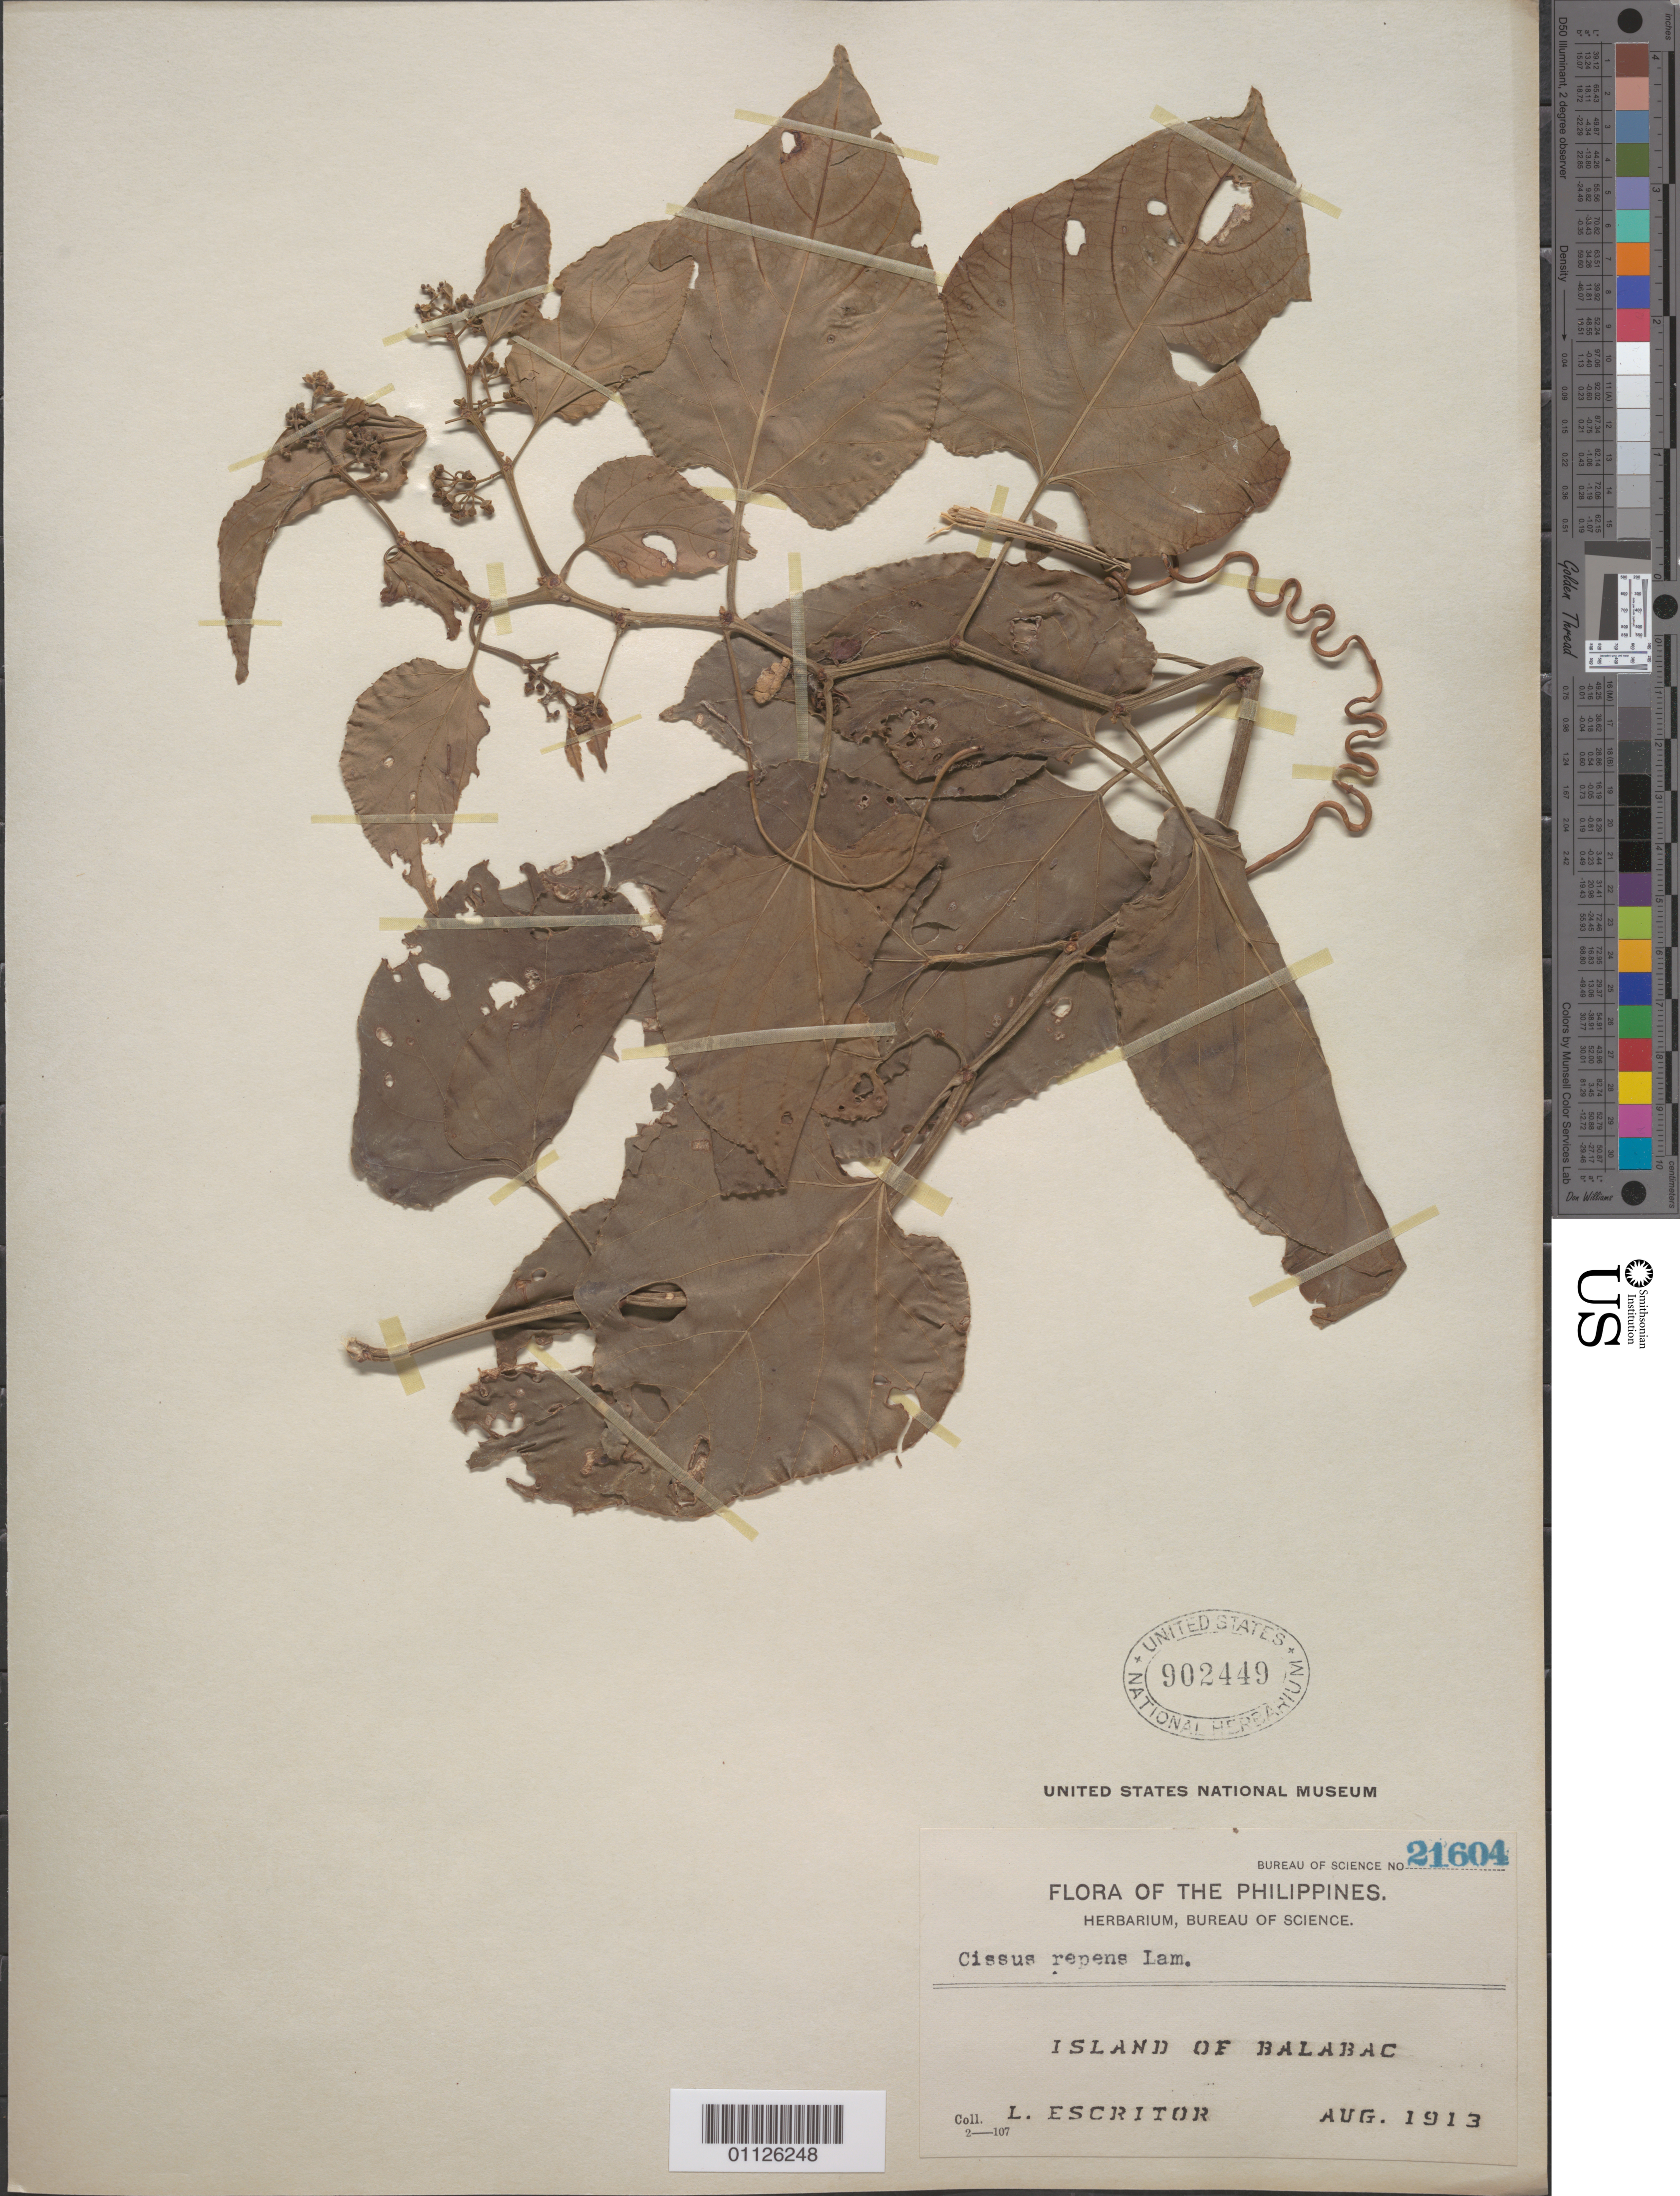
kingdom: Plantae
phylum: Tracheophyta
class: Magnoliopsida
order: Vitales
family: Vitaceae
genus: Cissus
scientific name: Cissus repens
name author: Lam.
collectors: L. Escritor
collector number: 21604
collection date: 1913-08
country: Philippines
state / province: Mimaropa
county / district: Palawan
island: Balabac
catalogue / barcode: US 902449